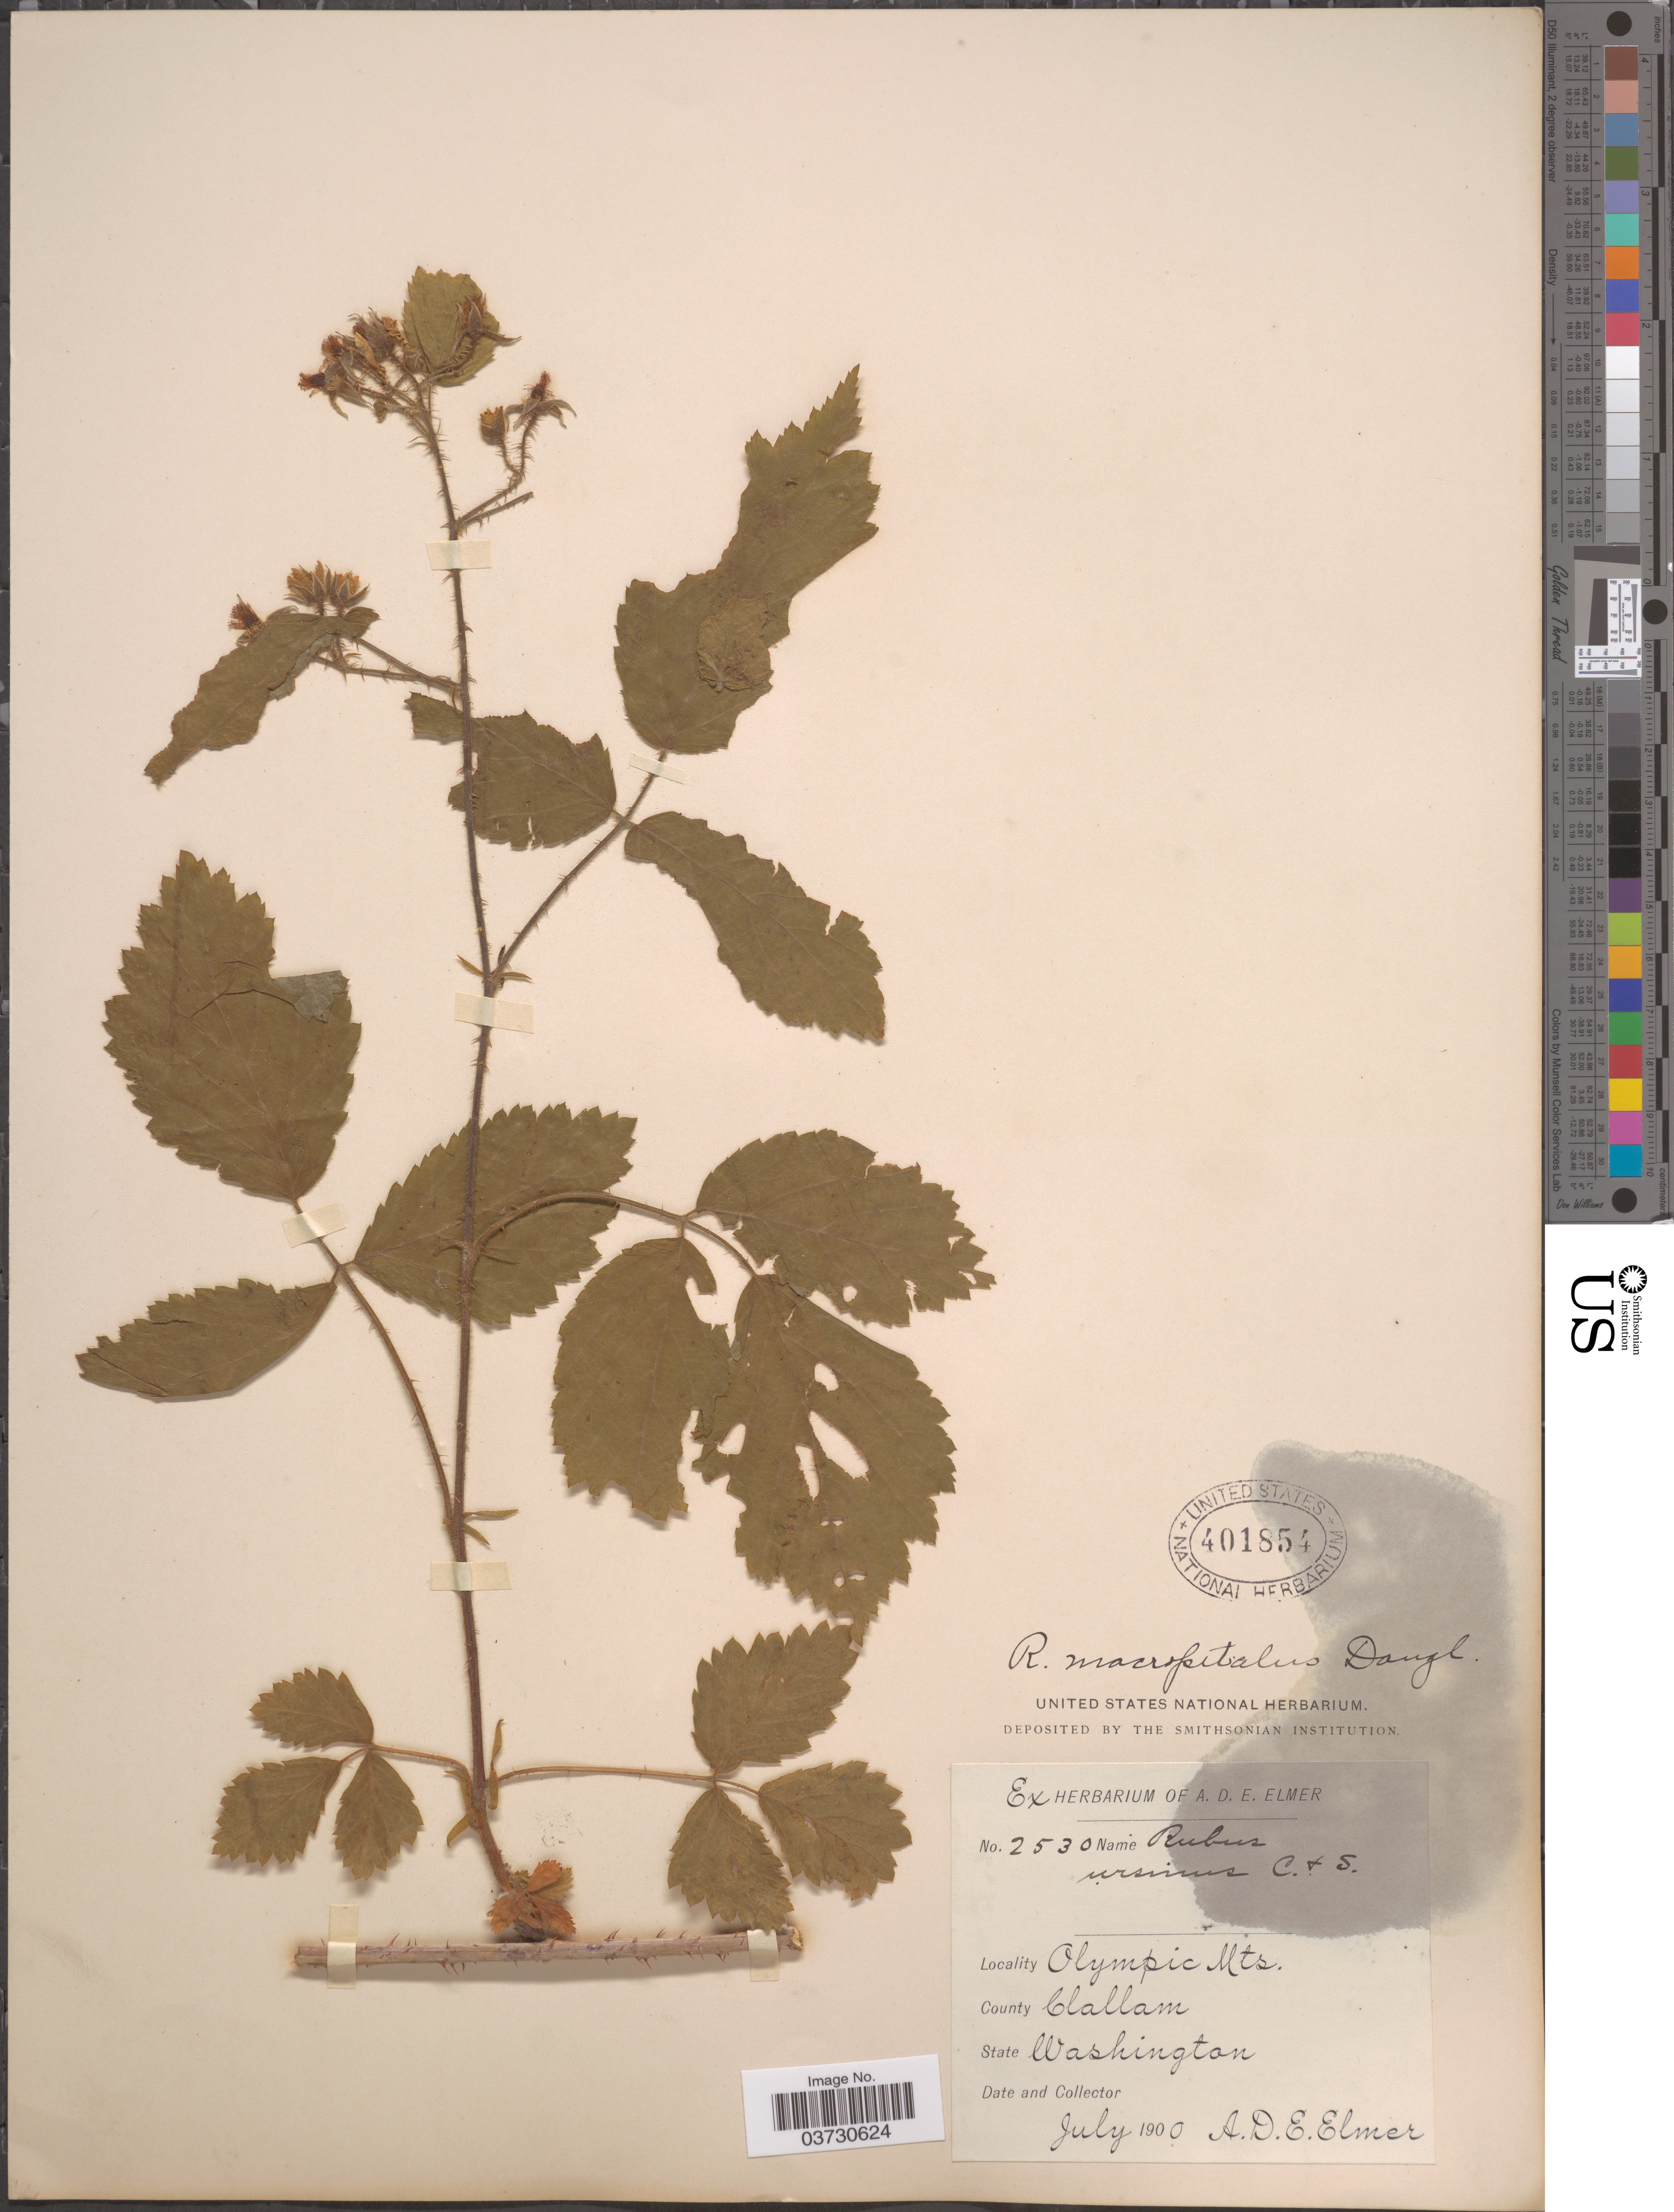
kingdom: Plantae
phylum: Tracheophyta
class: Magnoliopsida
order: Rosales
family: Rosaceae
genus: Rubus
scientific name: Rubus macropetalus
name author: Douglas ex Hook.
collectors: A. D. E. Elmer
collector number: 2530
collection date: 1900-07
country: United States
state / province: Washington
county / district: Clallam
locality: Olympic Mts. County Clallam.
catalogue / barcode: US 401854